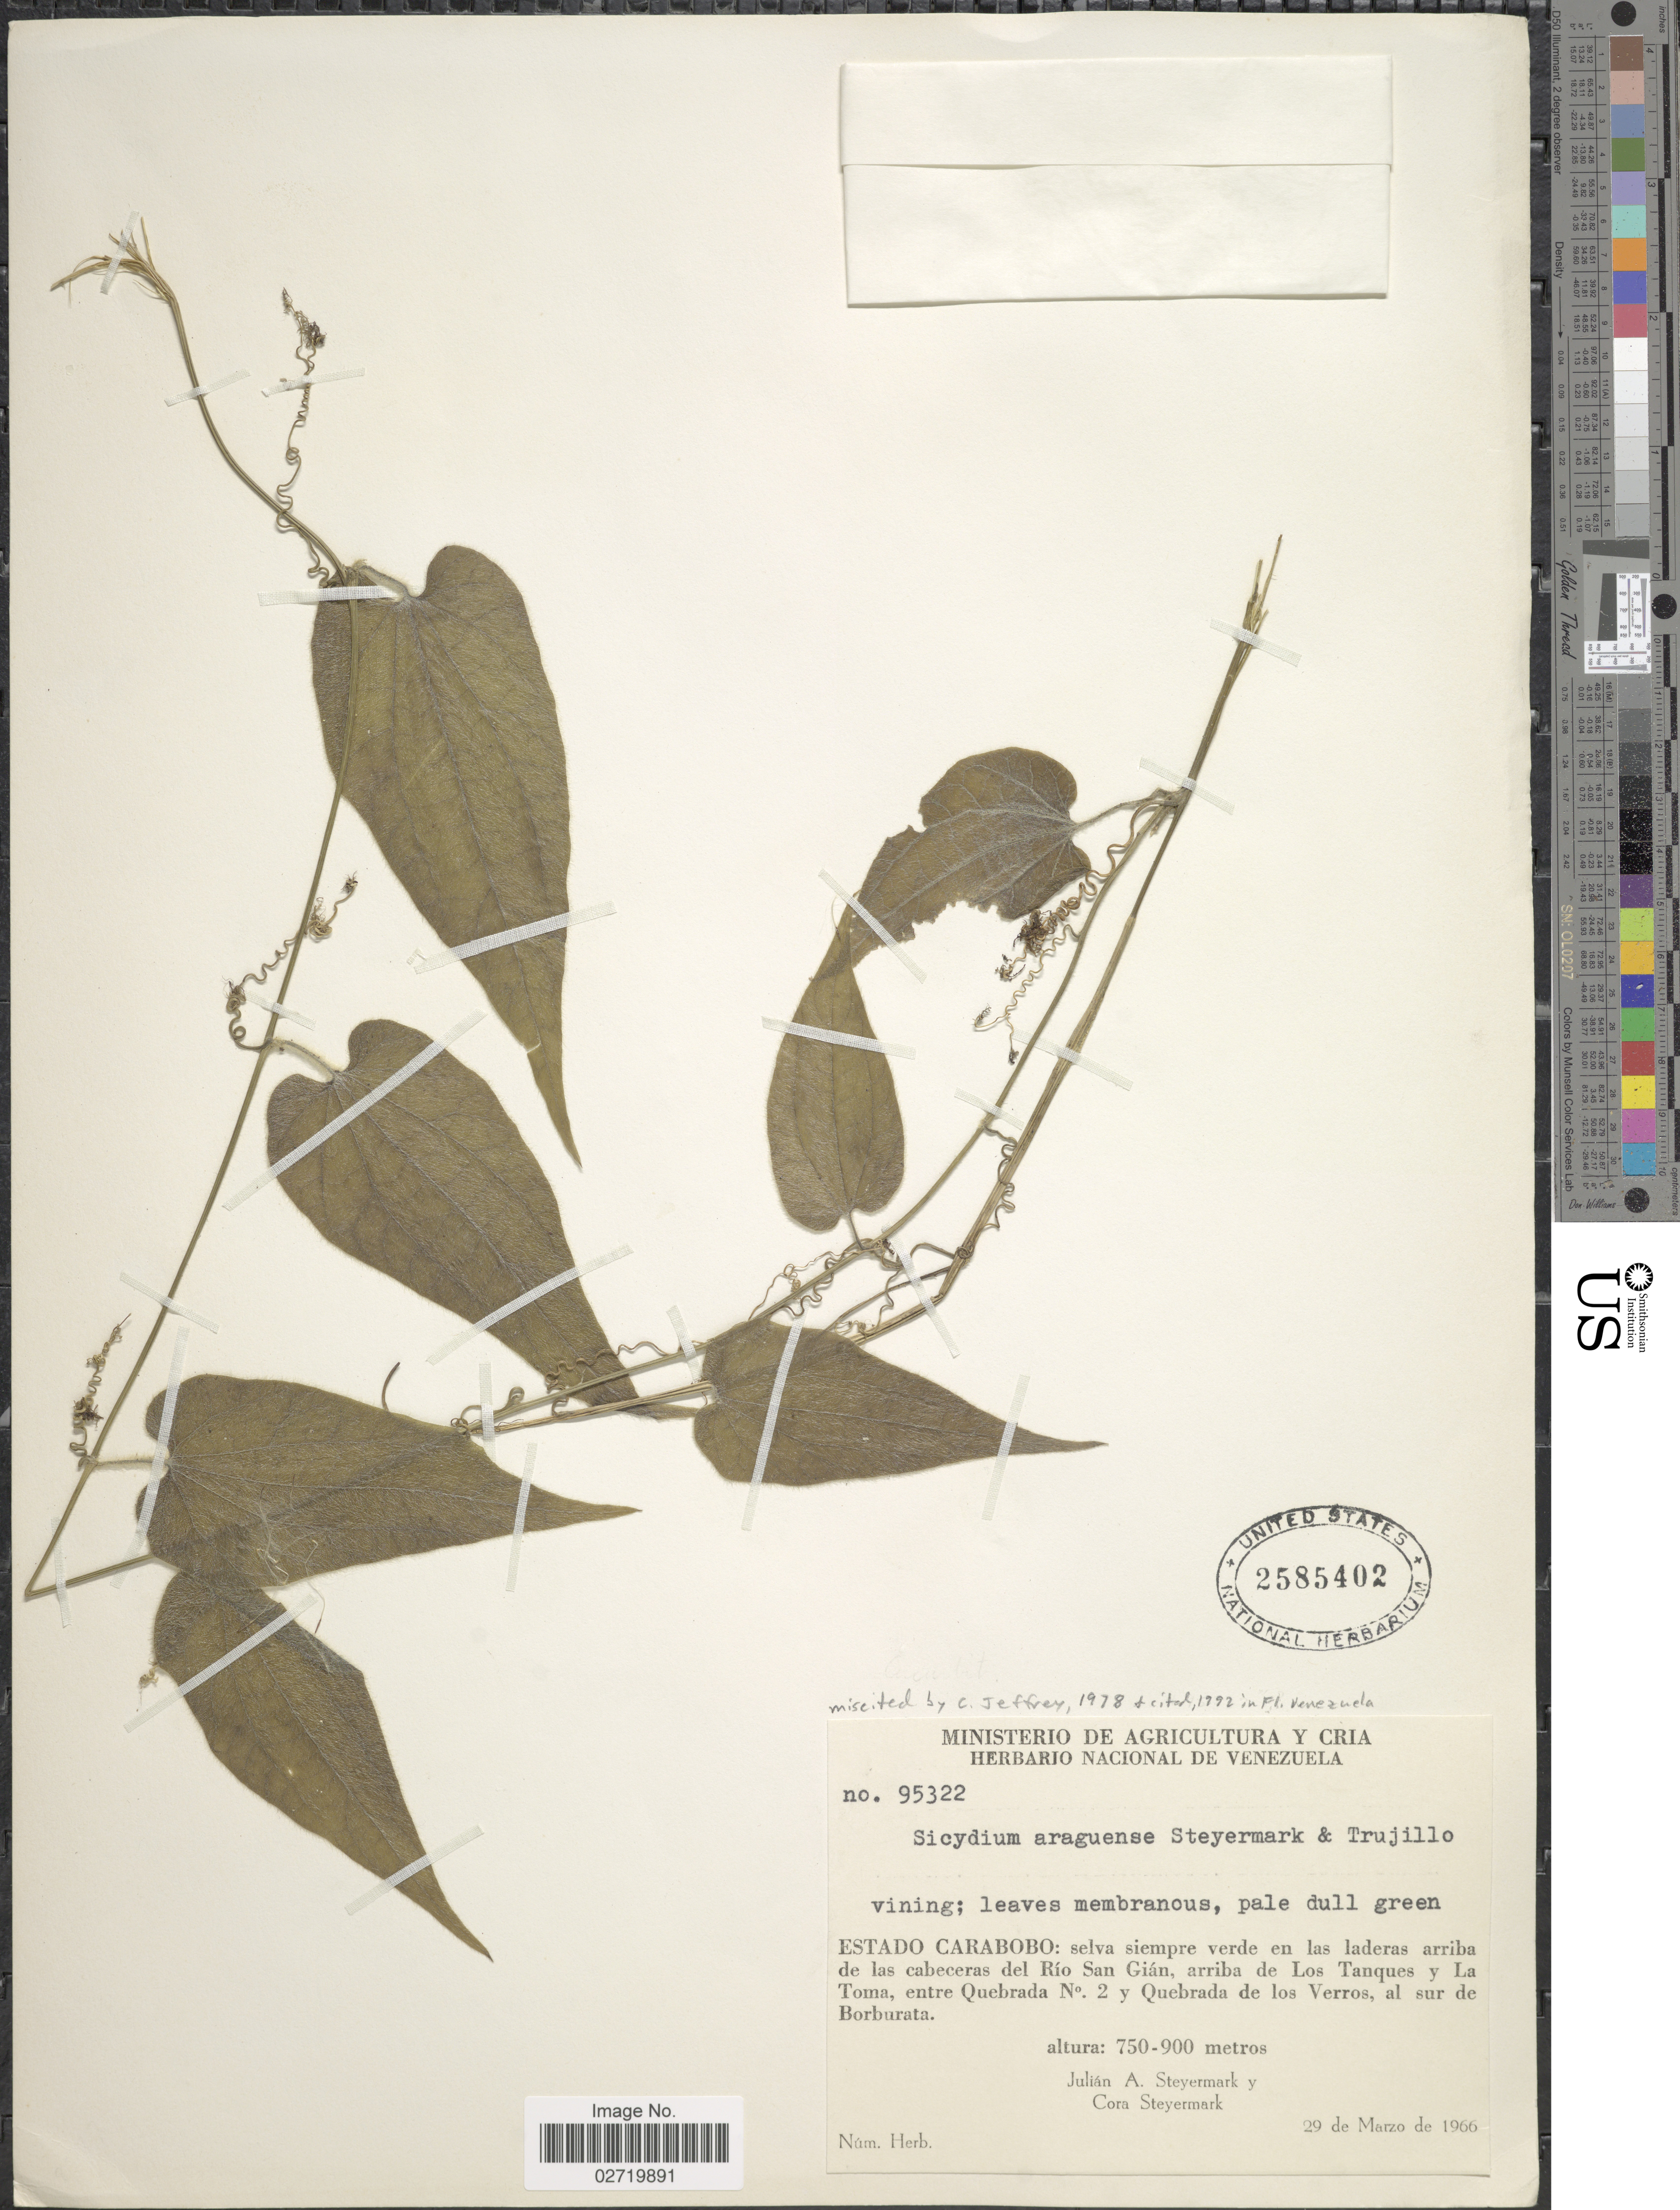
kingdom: Plantae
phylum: Tracheophyta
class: Magnoliopsida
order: Cucurbitales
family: Cucurbitaceae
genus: Sicydium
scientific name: Sicydium araguense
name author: Steyerm. & Trujillo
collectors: J. Steyermark & C. Steyermark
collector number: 95322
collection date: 1966-03-29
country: Venezuela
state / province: Carabobo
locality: Selva siempre verde en las laderas arriba de las cabeceras del Rio San Gian, arriba de Los Tanques y La Toma, entre Quebrada No2 y Quebrada de los Verros, al sur de Borburata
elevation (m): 750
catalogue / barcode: US 2585402